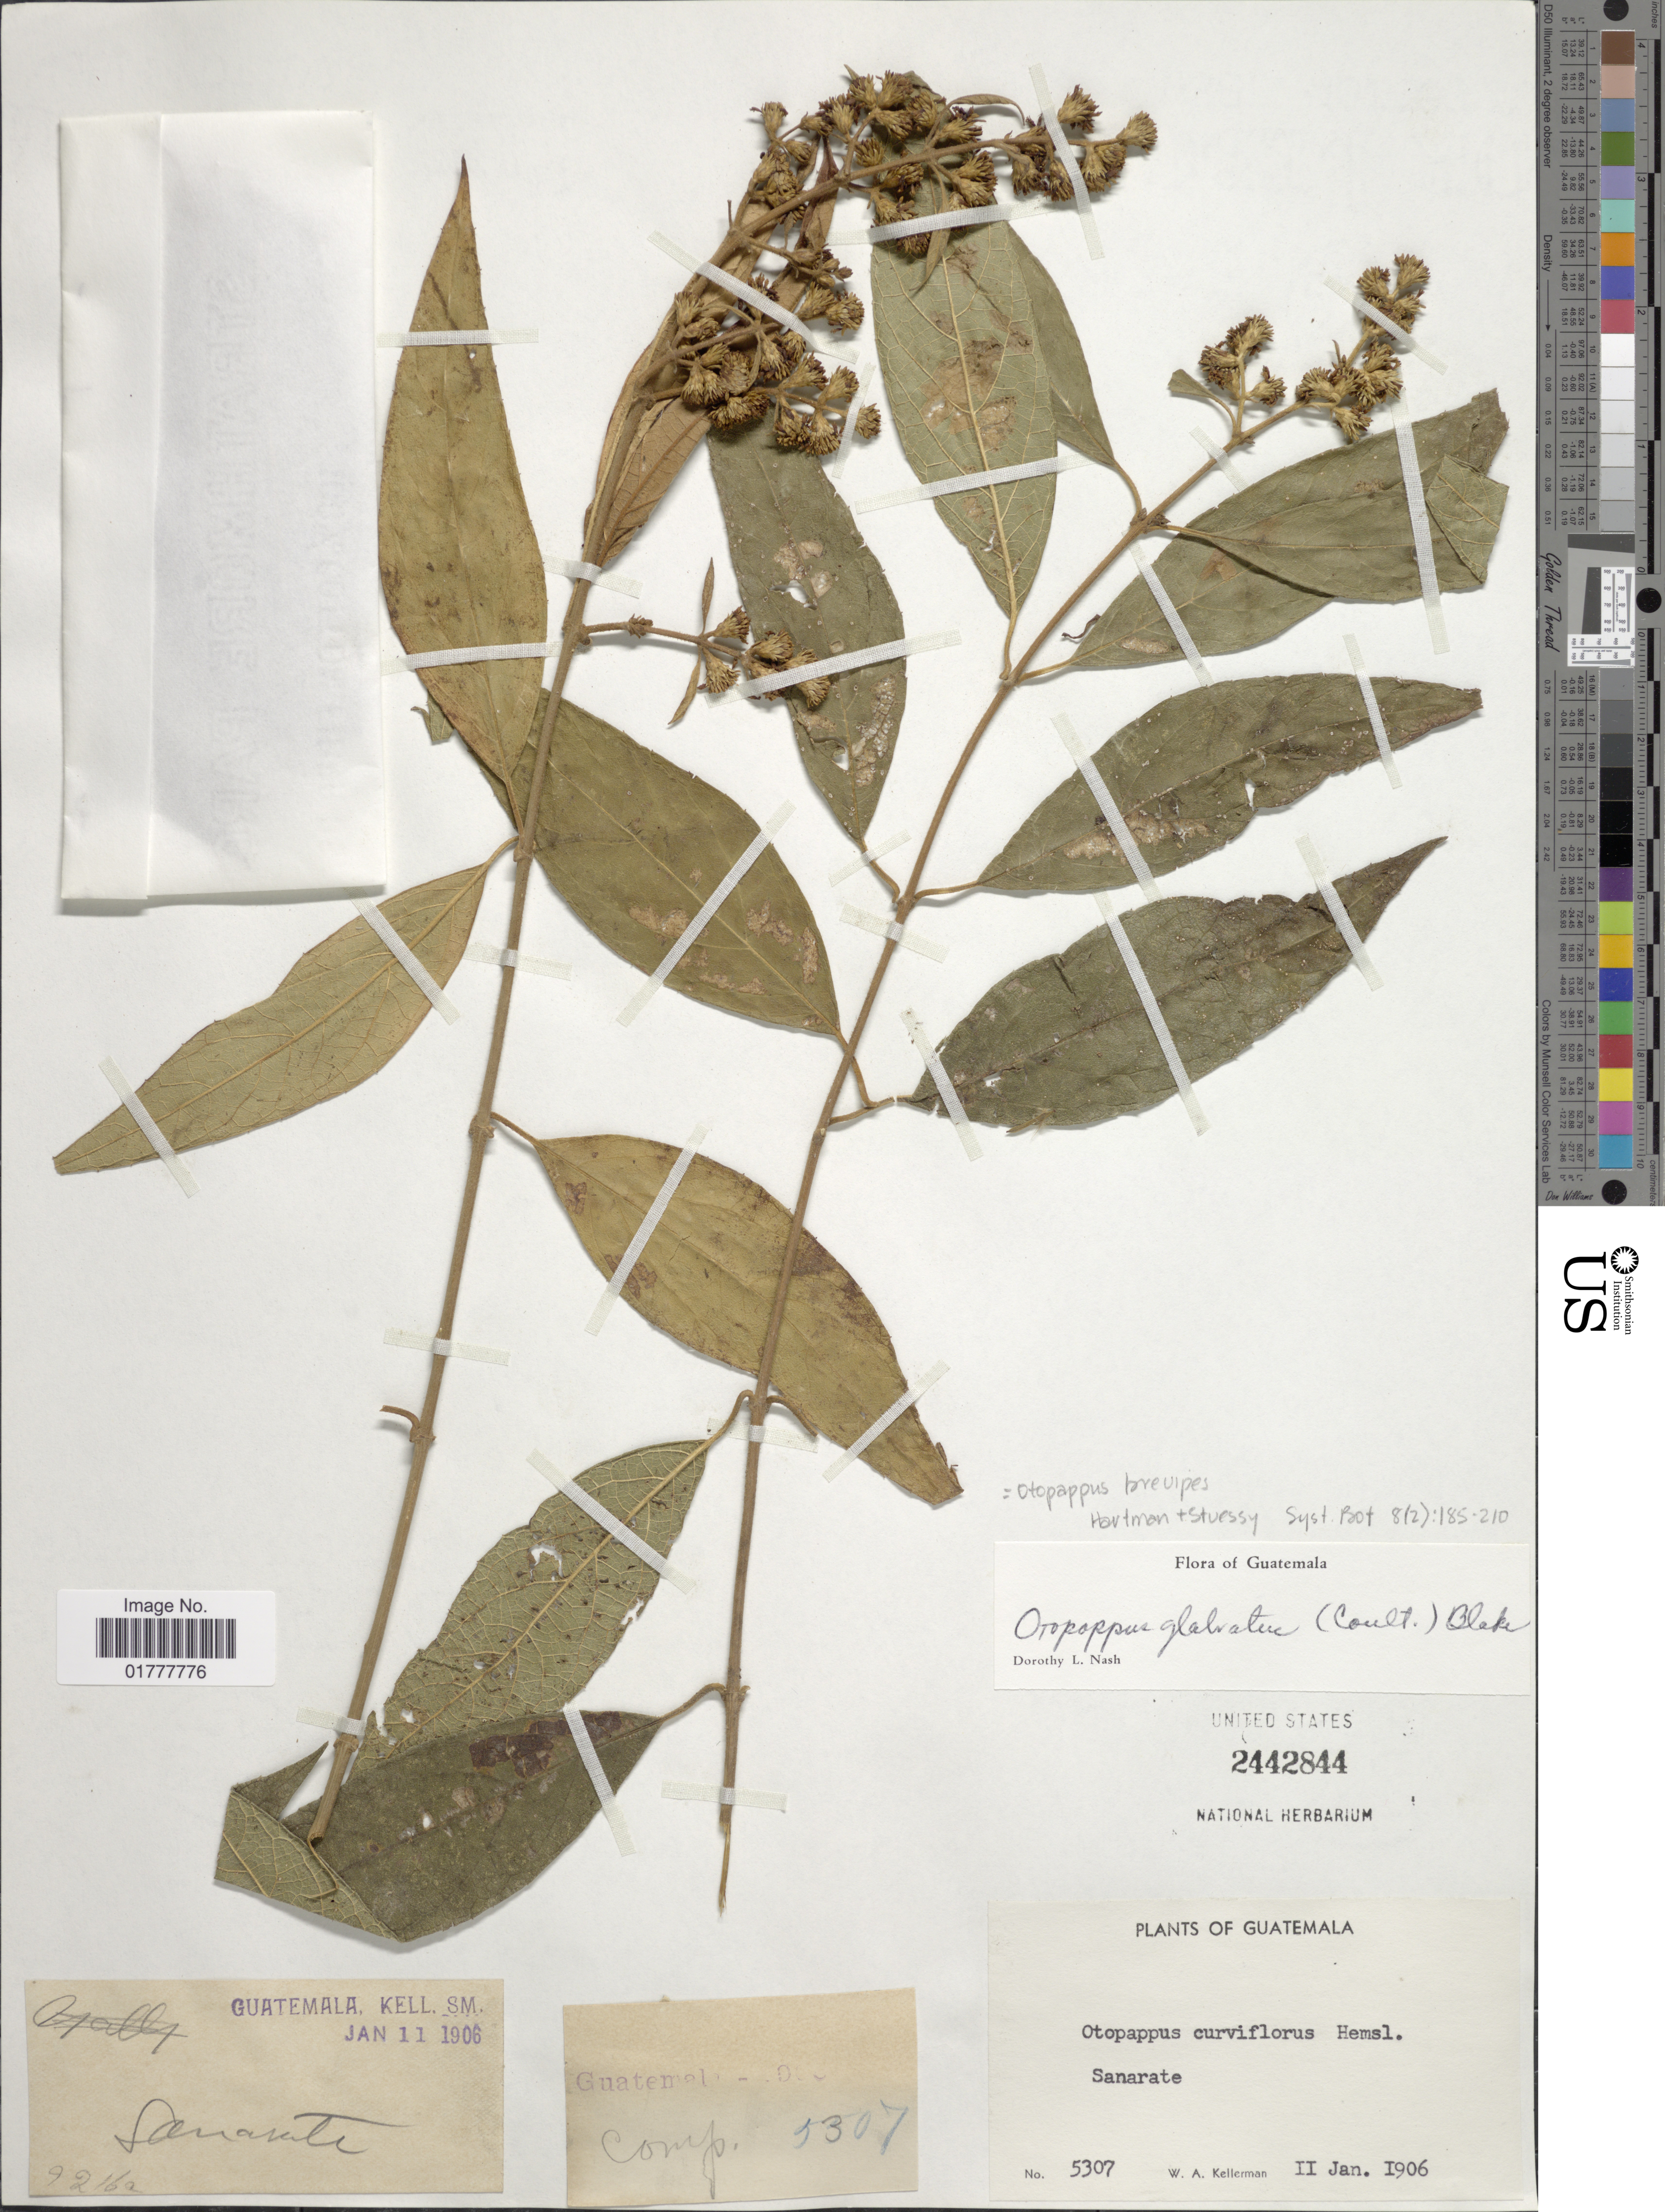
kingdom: Plantae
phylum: Tracheophyta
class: Magnoliopsida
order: Asterales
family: Asteraceae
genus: Otopappus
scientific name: Otopappus brevipes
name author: B.L. Rob.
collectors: W. Kellerman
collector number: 5307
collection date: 1906-01-11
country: Guatemala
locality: Sanarate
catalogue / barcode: US 2442844